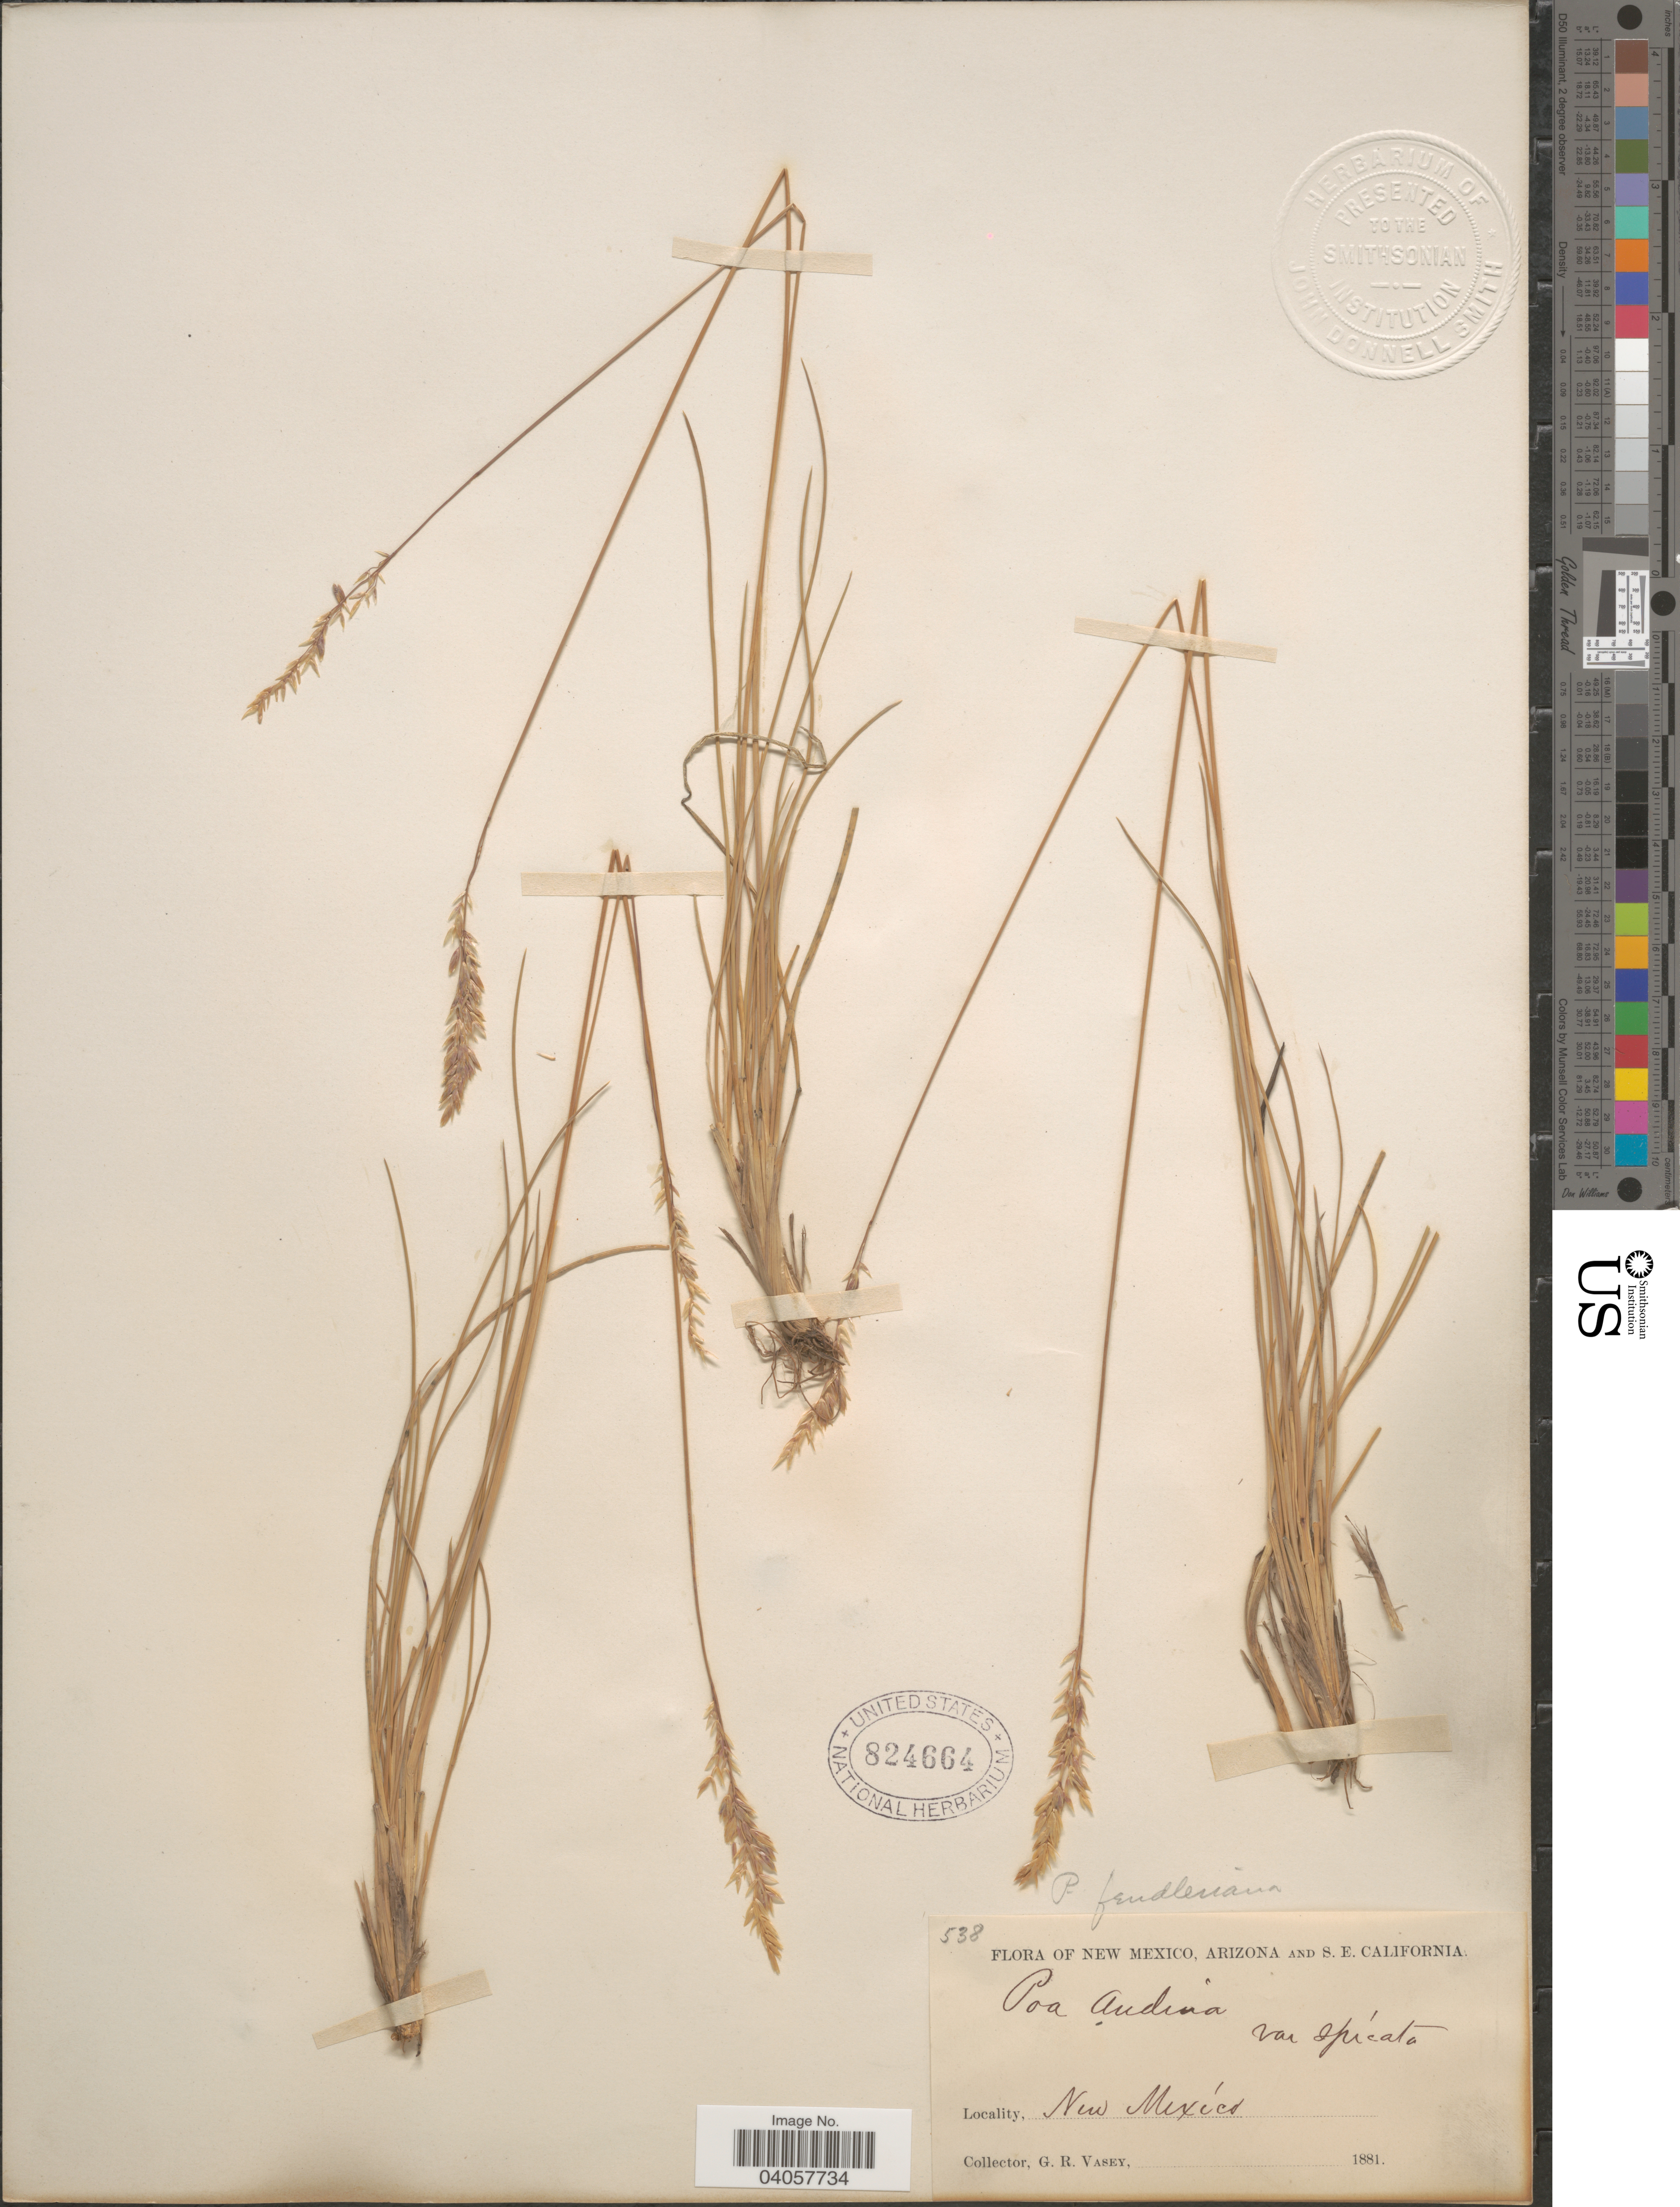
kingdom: Plantae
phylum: Tracheophyta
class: Liliopsida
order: Poales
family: Poaceae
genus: Poa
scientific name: Poa fendleriana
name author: (Steud.) Vasey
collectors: G. R. Vasey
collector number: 538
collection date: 1881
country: United States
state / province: New Mexico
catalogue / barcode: US 824664